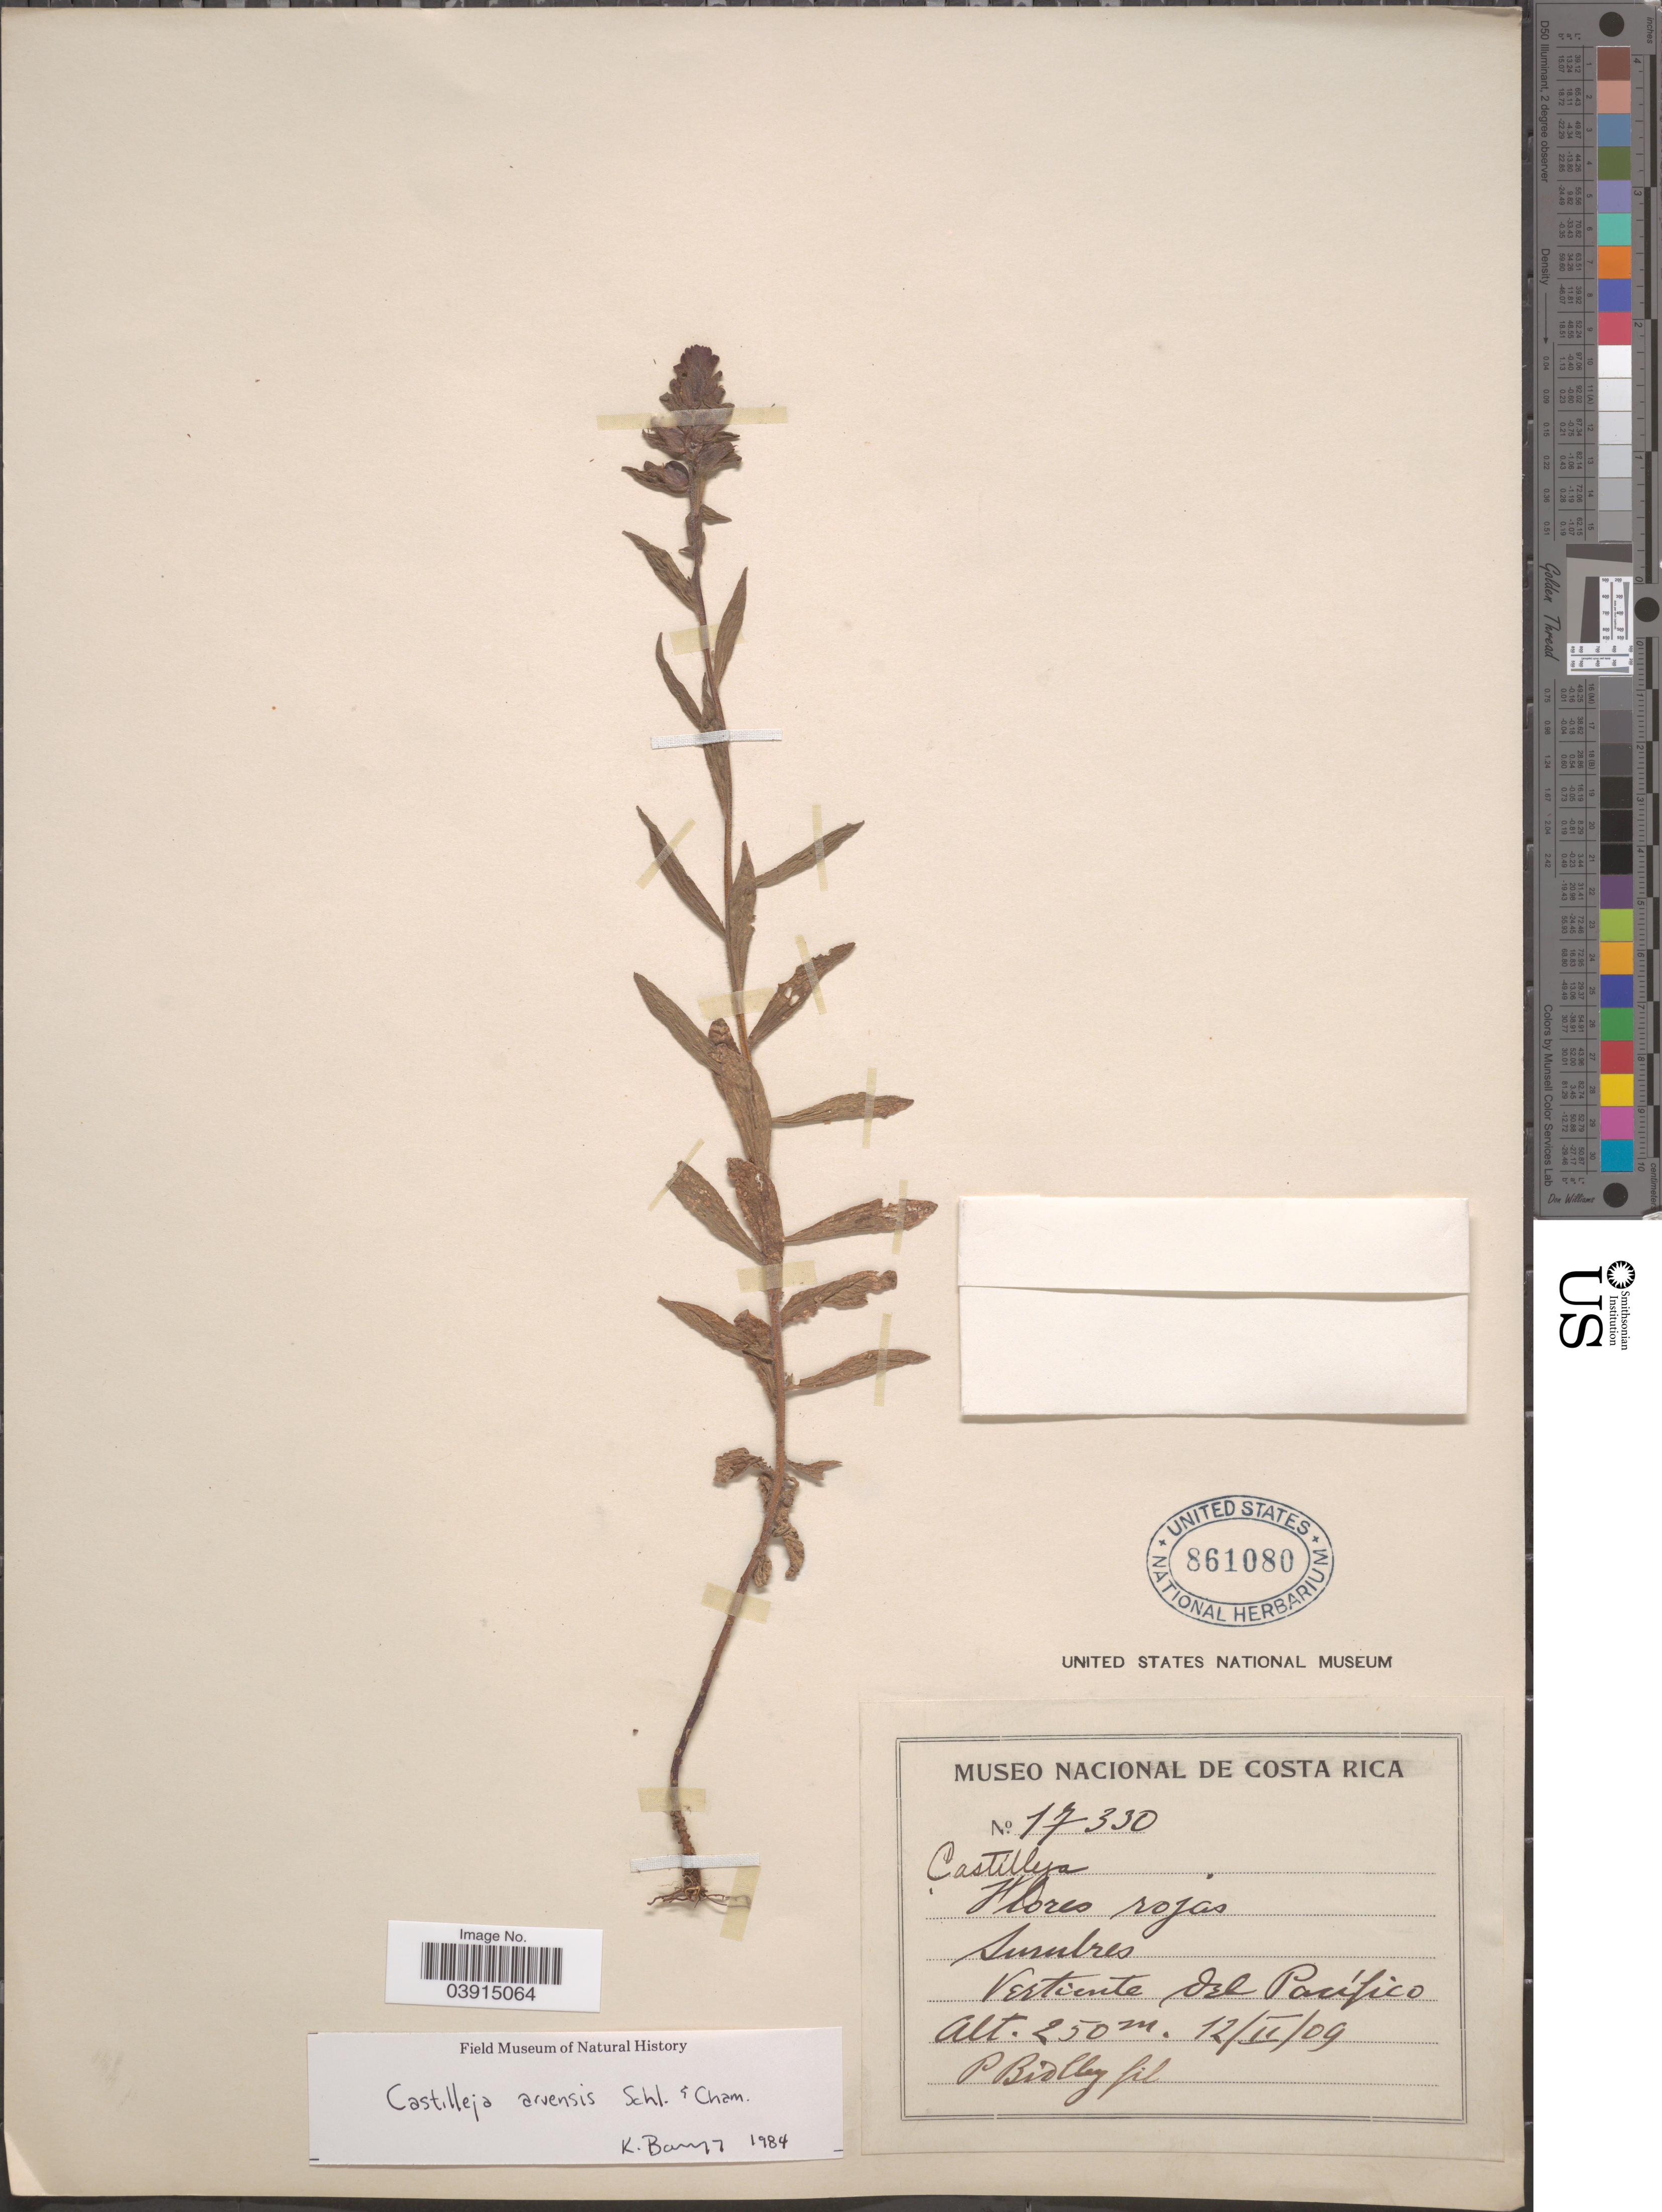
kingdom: Plantae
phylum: Tracheophyta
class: Magnoliopsida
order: Lamiales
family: Orobanchaceae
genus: Castilleja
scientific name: Castilleja arvensis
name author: Schltdl. & Cham.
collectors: P. Biolley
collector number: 17330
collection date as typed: Transcribed d/m/y: 12/2/9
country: Costa Rica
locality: Vertiente del Pacífico.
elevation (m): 250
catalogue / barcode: US 861080